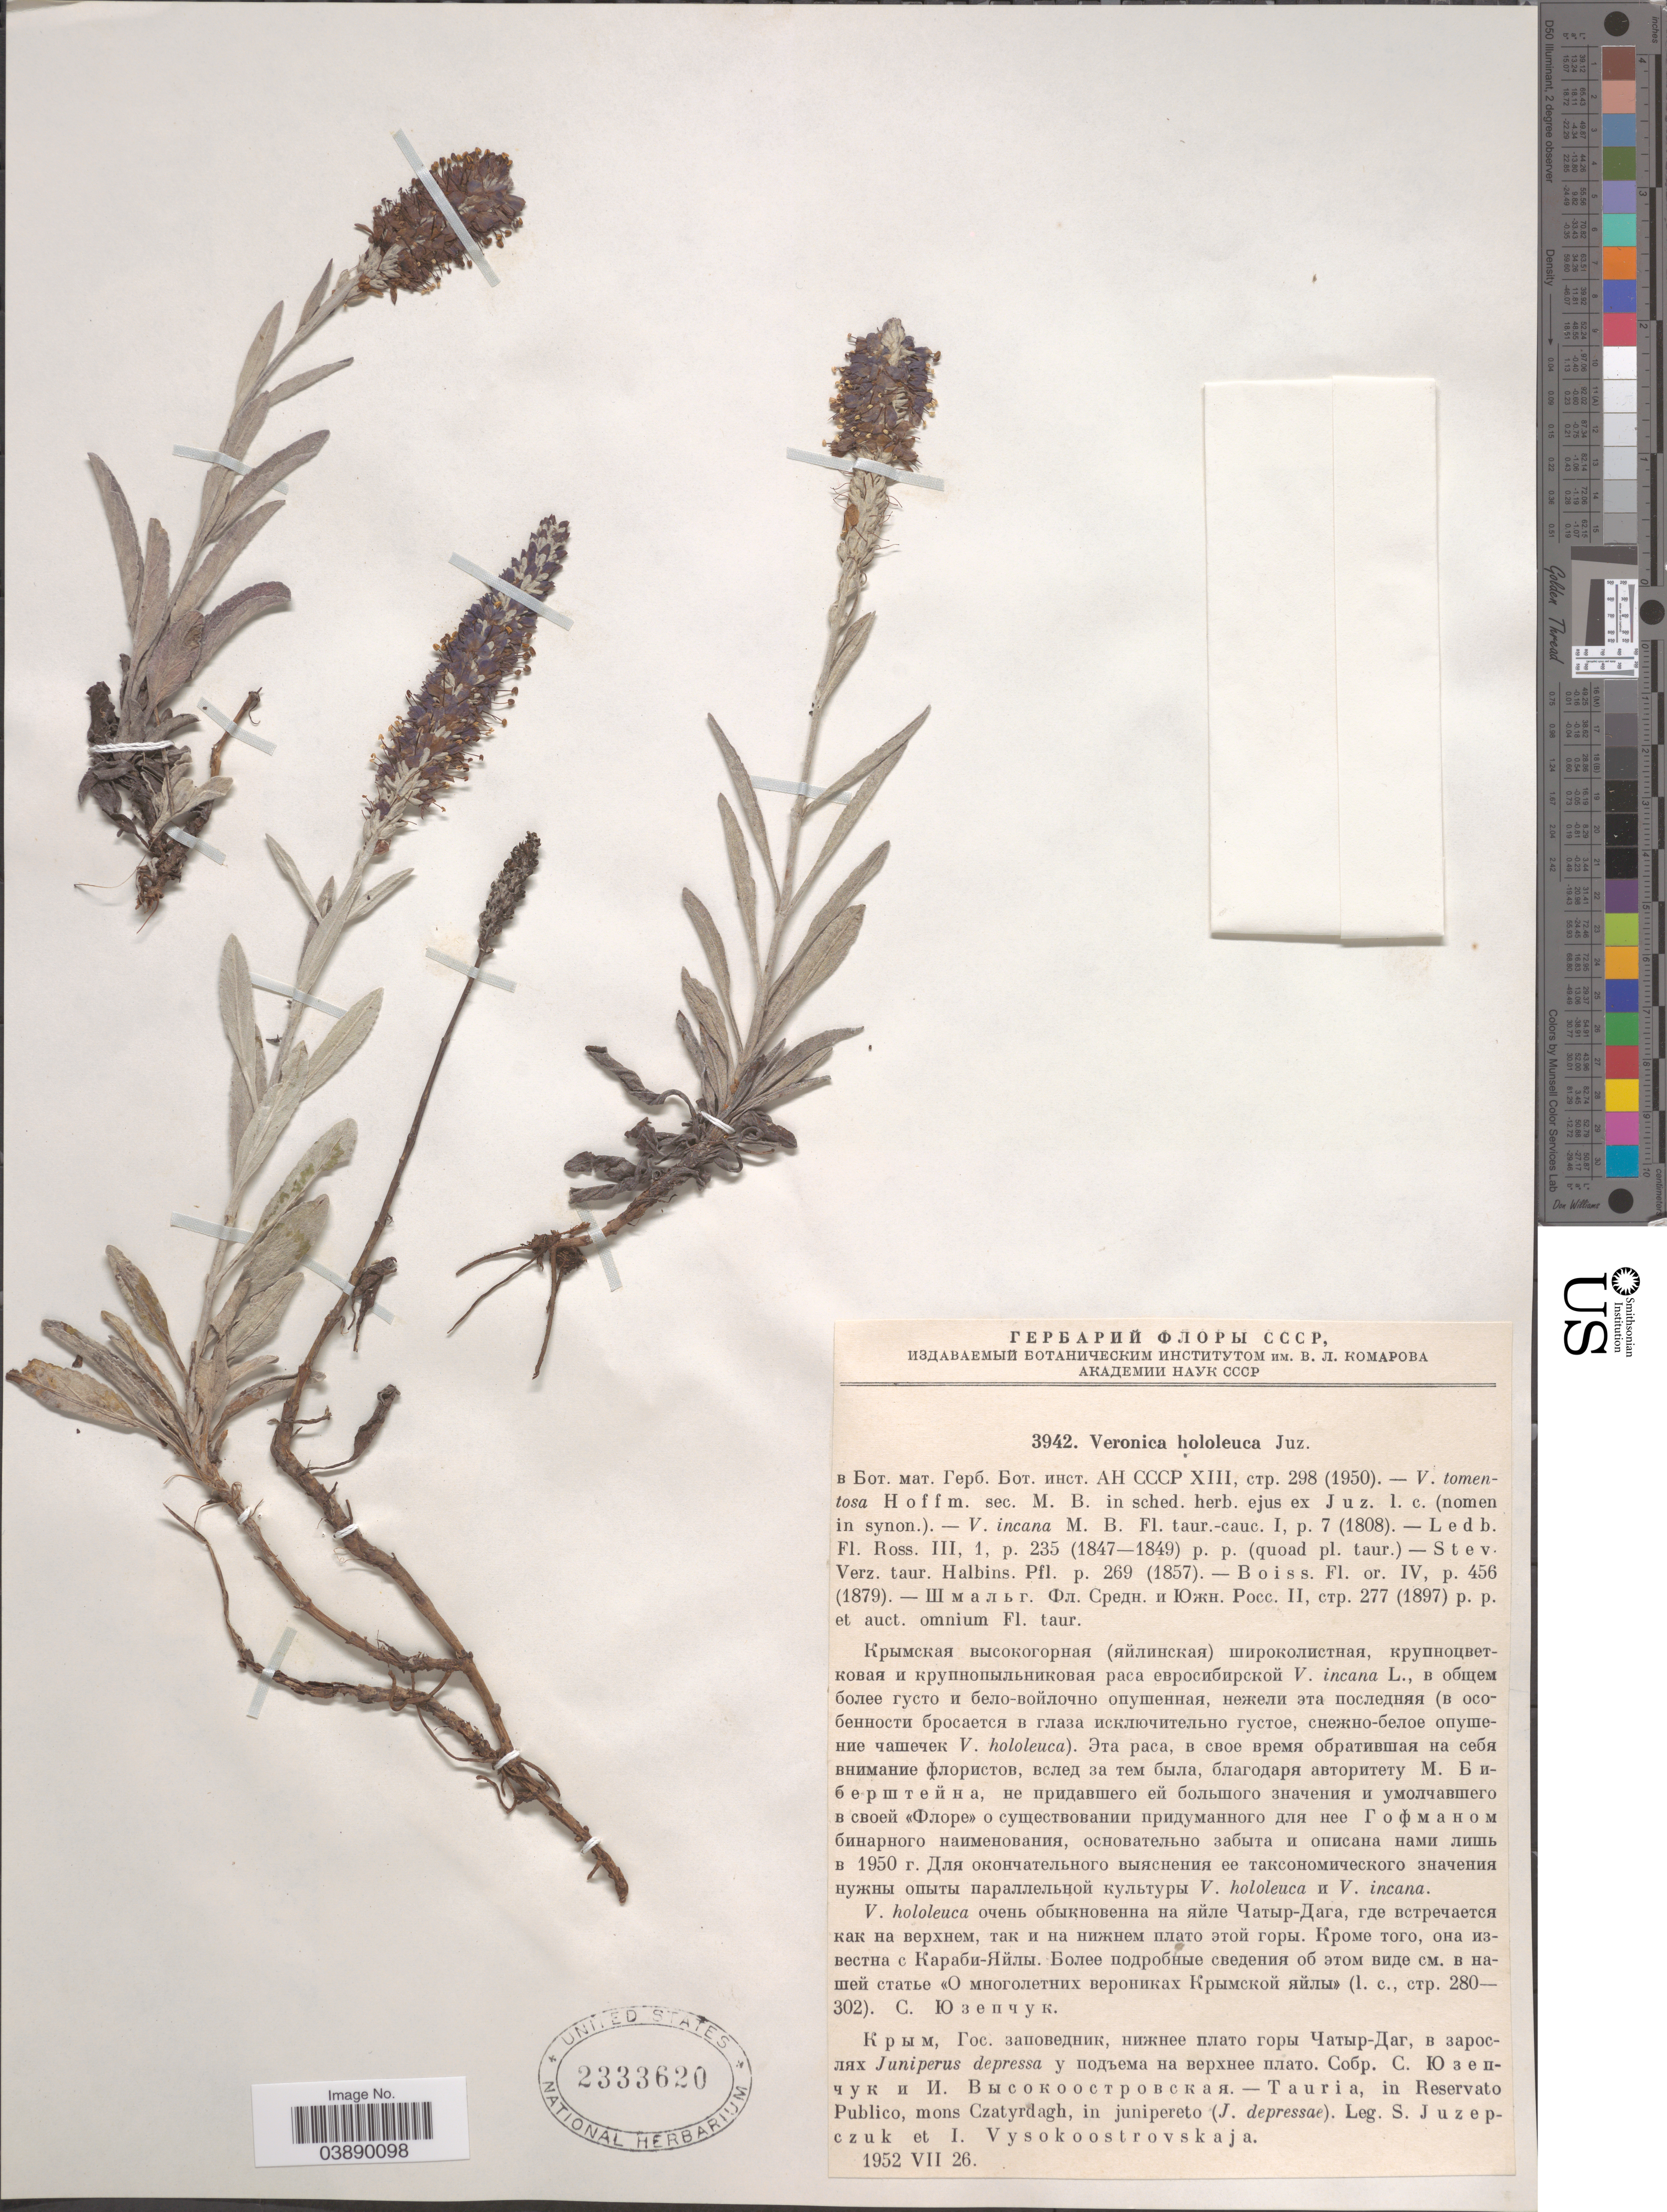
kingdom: Plantae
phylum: Tracheophyta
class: Magnoliopsida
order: Lamiales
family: Plantaginaceae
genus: Veronica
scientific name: Veronica hololeuca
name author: Juz.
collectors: S. V. Juzepczuk & I. Vysokoostrovskaja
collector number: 3942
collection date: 1952-07-26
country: Ukraine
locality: X. - Tauria, in Reservato Publico, mons Czatyrdagh.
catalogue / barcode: US 2333620